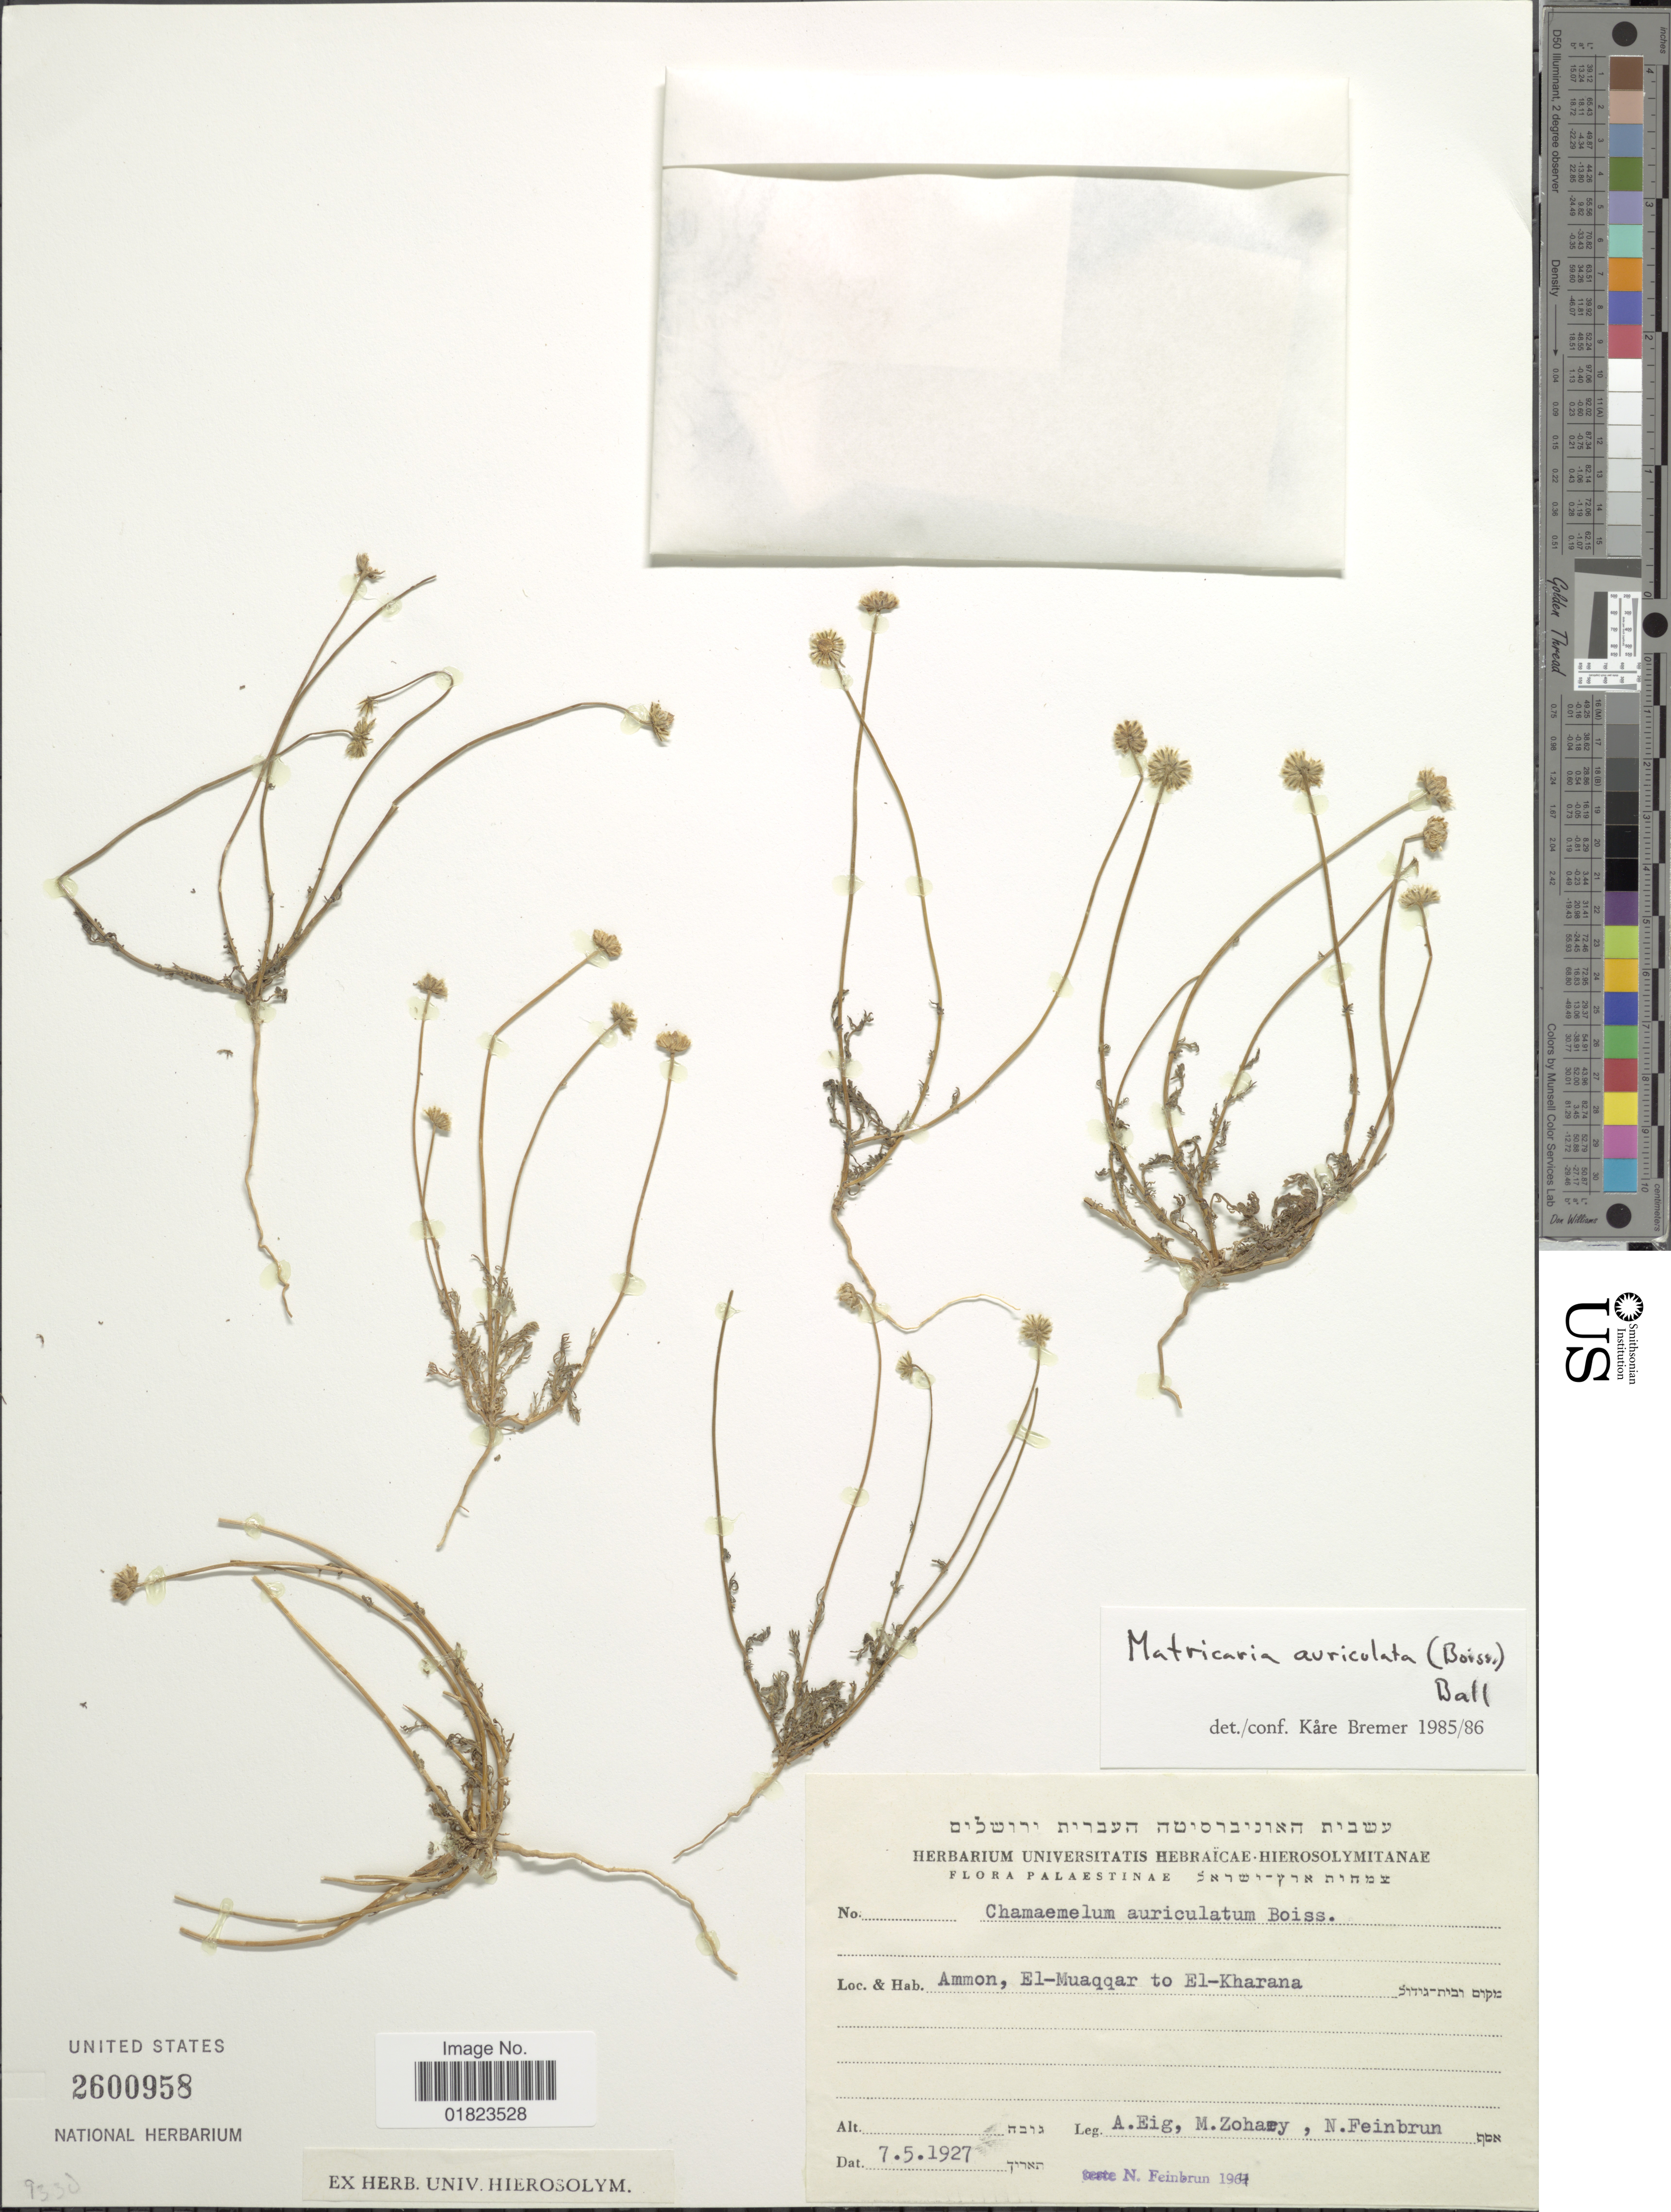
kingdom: Plantae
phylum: Tracheophyta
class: Magnoliopsida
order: Asterales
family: Asteraceae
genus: Tripleurospermum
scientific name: Tripleurospermum auriculatum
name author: (Boiss.) Ball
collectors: A. Eig, M. Zohary & N. Feinbrun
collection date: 1927-05-07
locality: Palaestinae. Ammon, El-Muaqqar to El Kharana.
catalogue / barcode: US 2600958